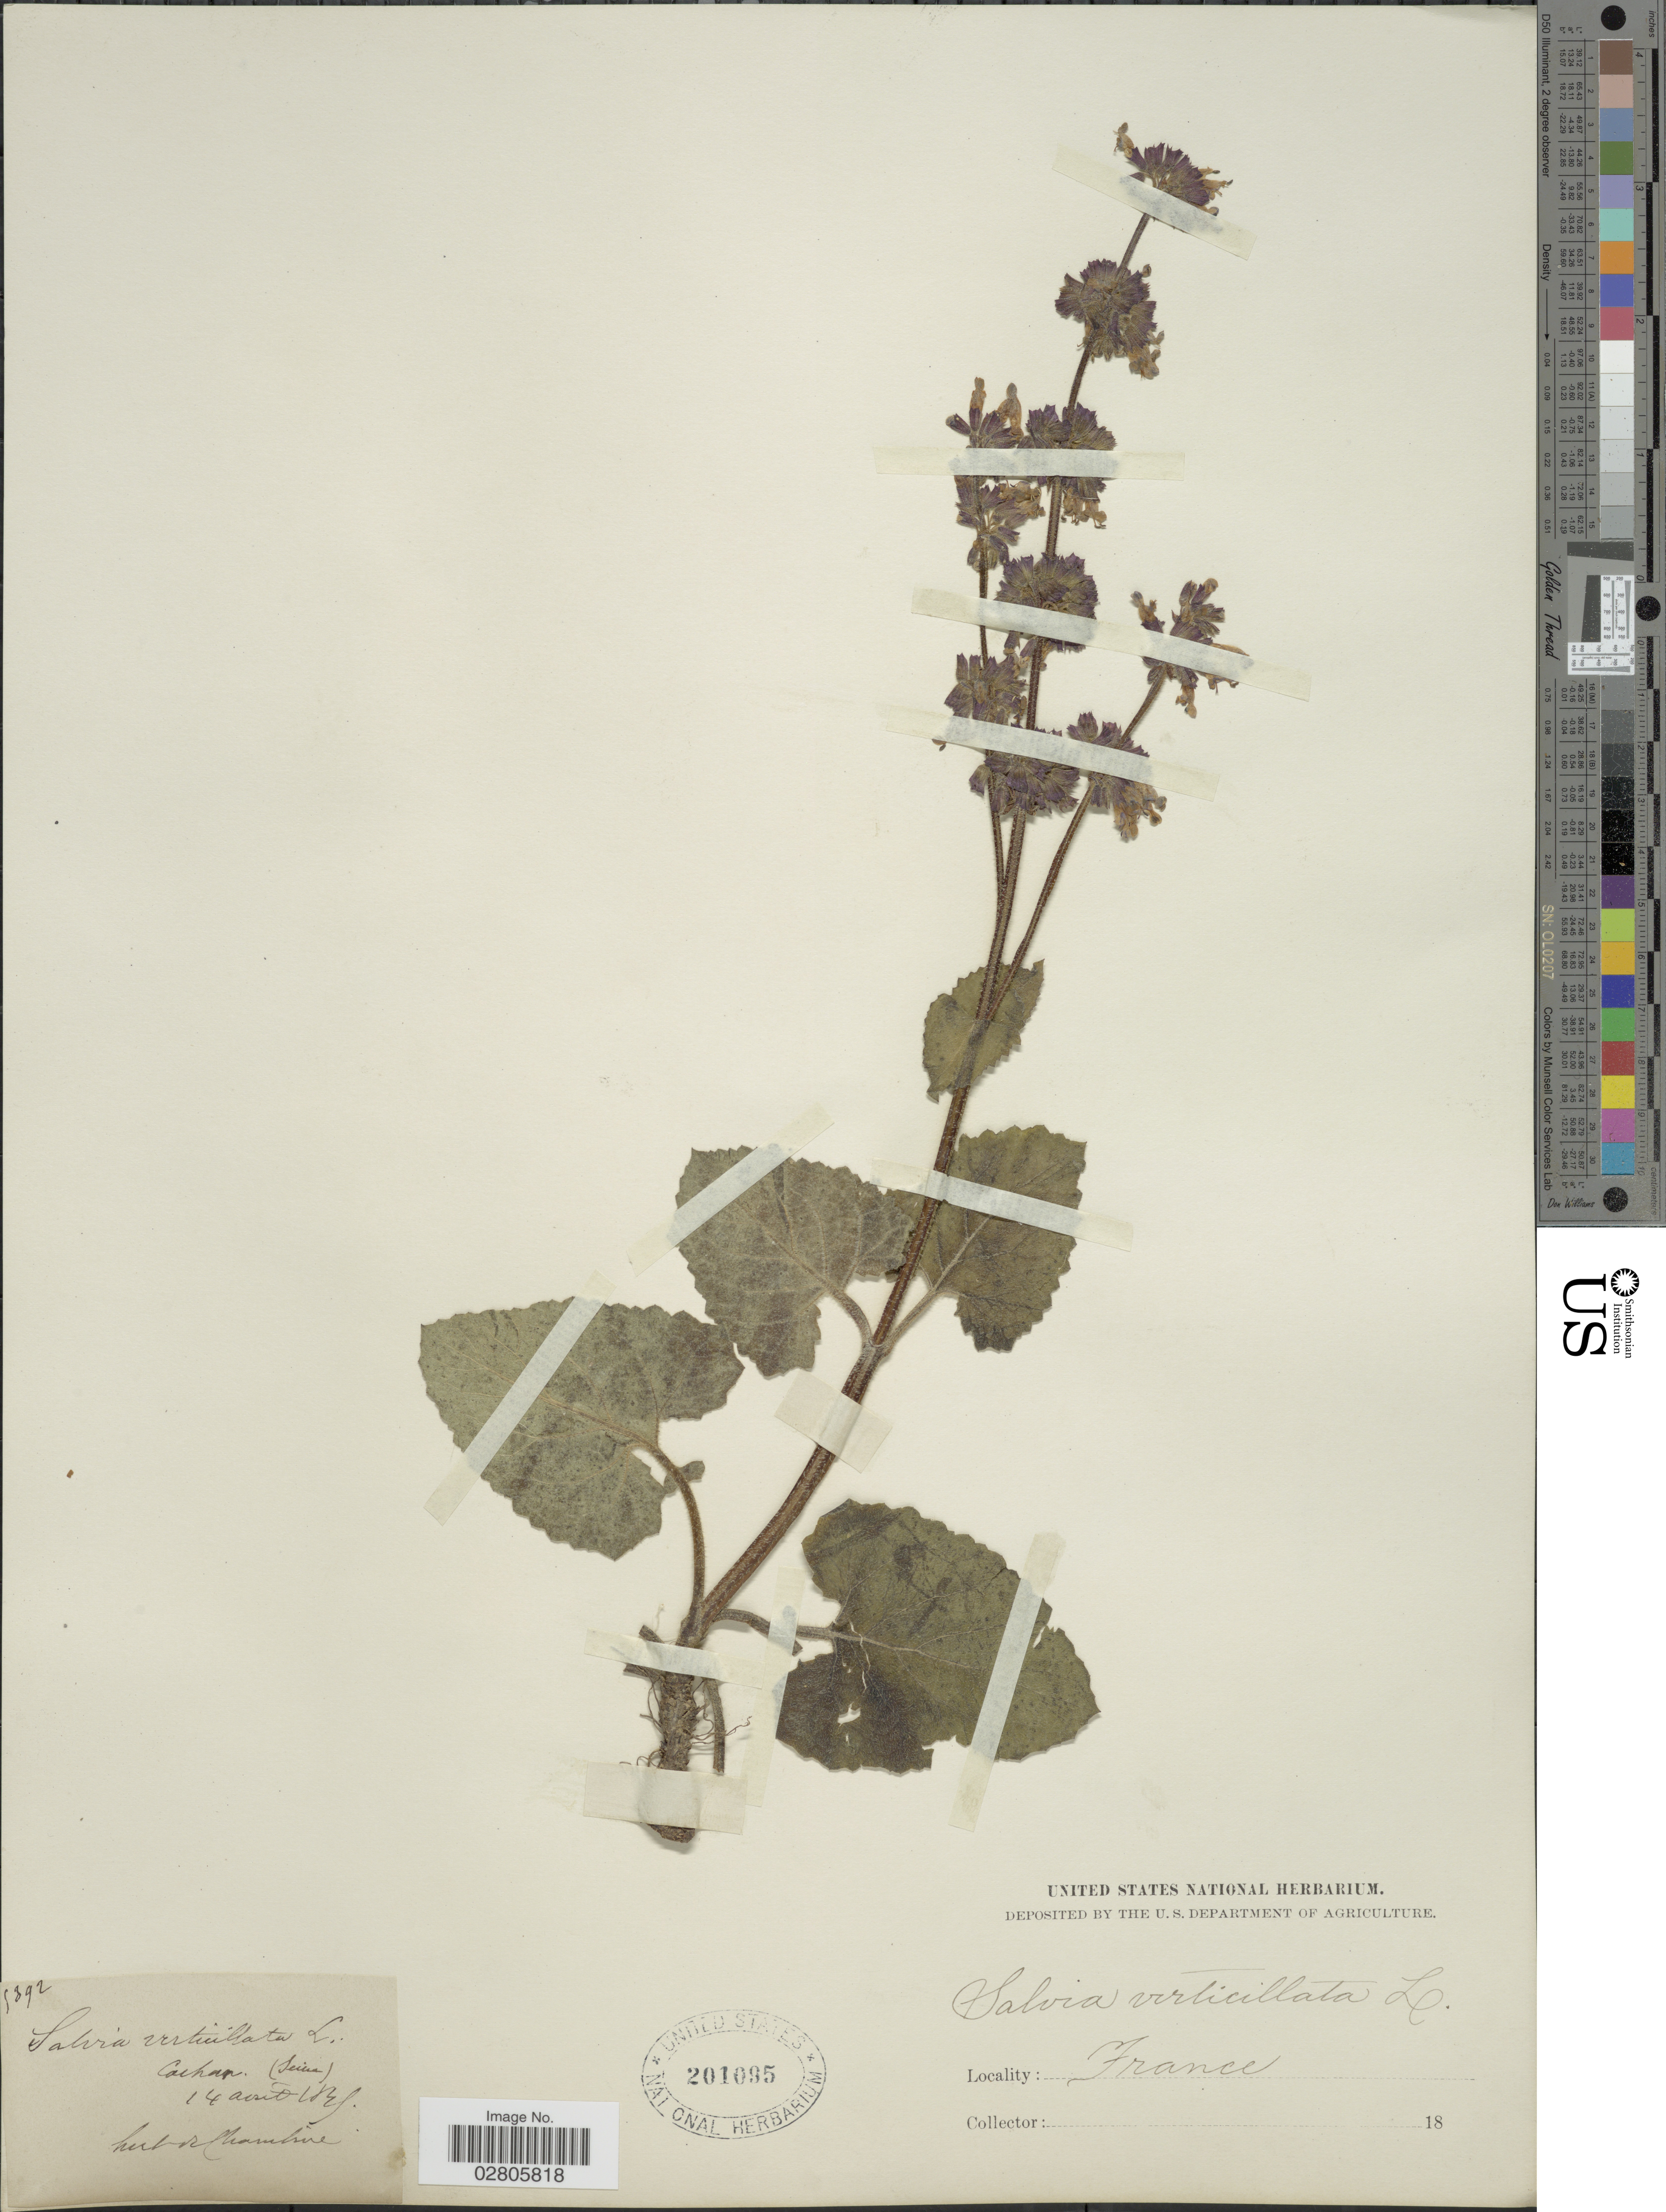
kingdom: Plantae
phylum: Tracheophyta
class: Magnoliopsida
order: Lamiales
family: Lamiaceae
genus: Salvia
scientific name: Salvia verticillata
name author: L.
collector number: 5392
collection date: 1835-08-14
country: France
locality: Cachan (Sessia)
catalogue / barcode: US 201095